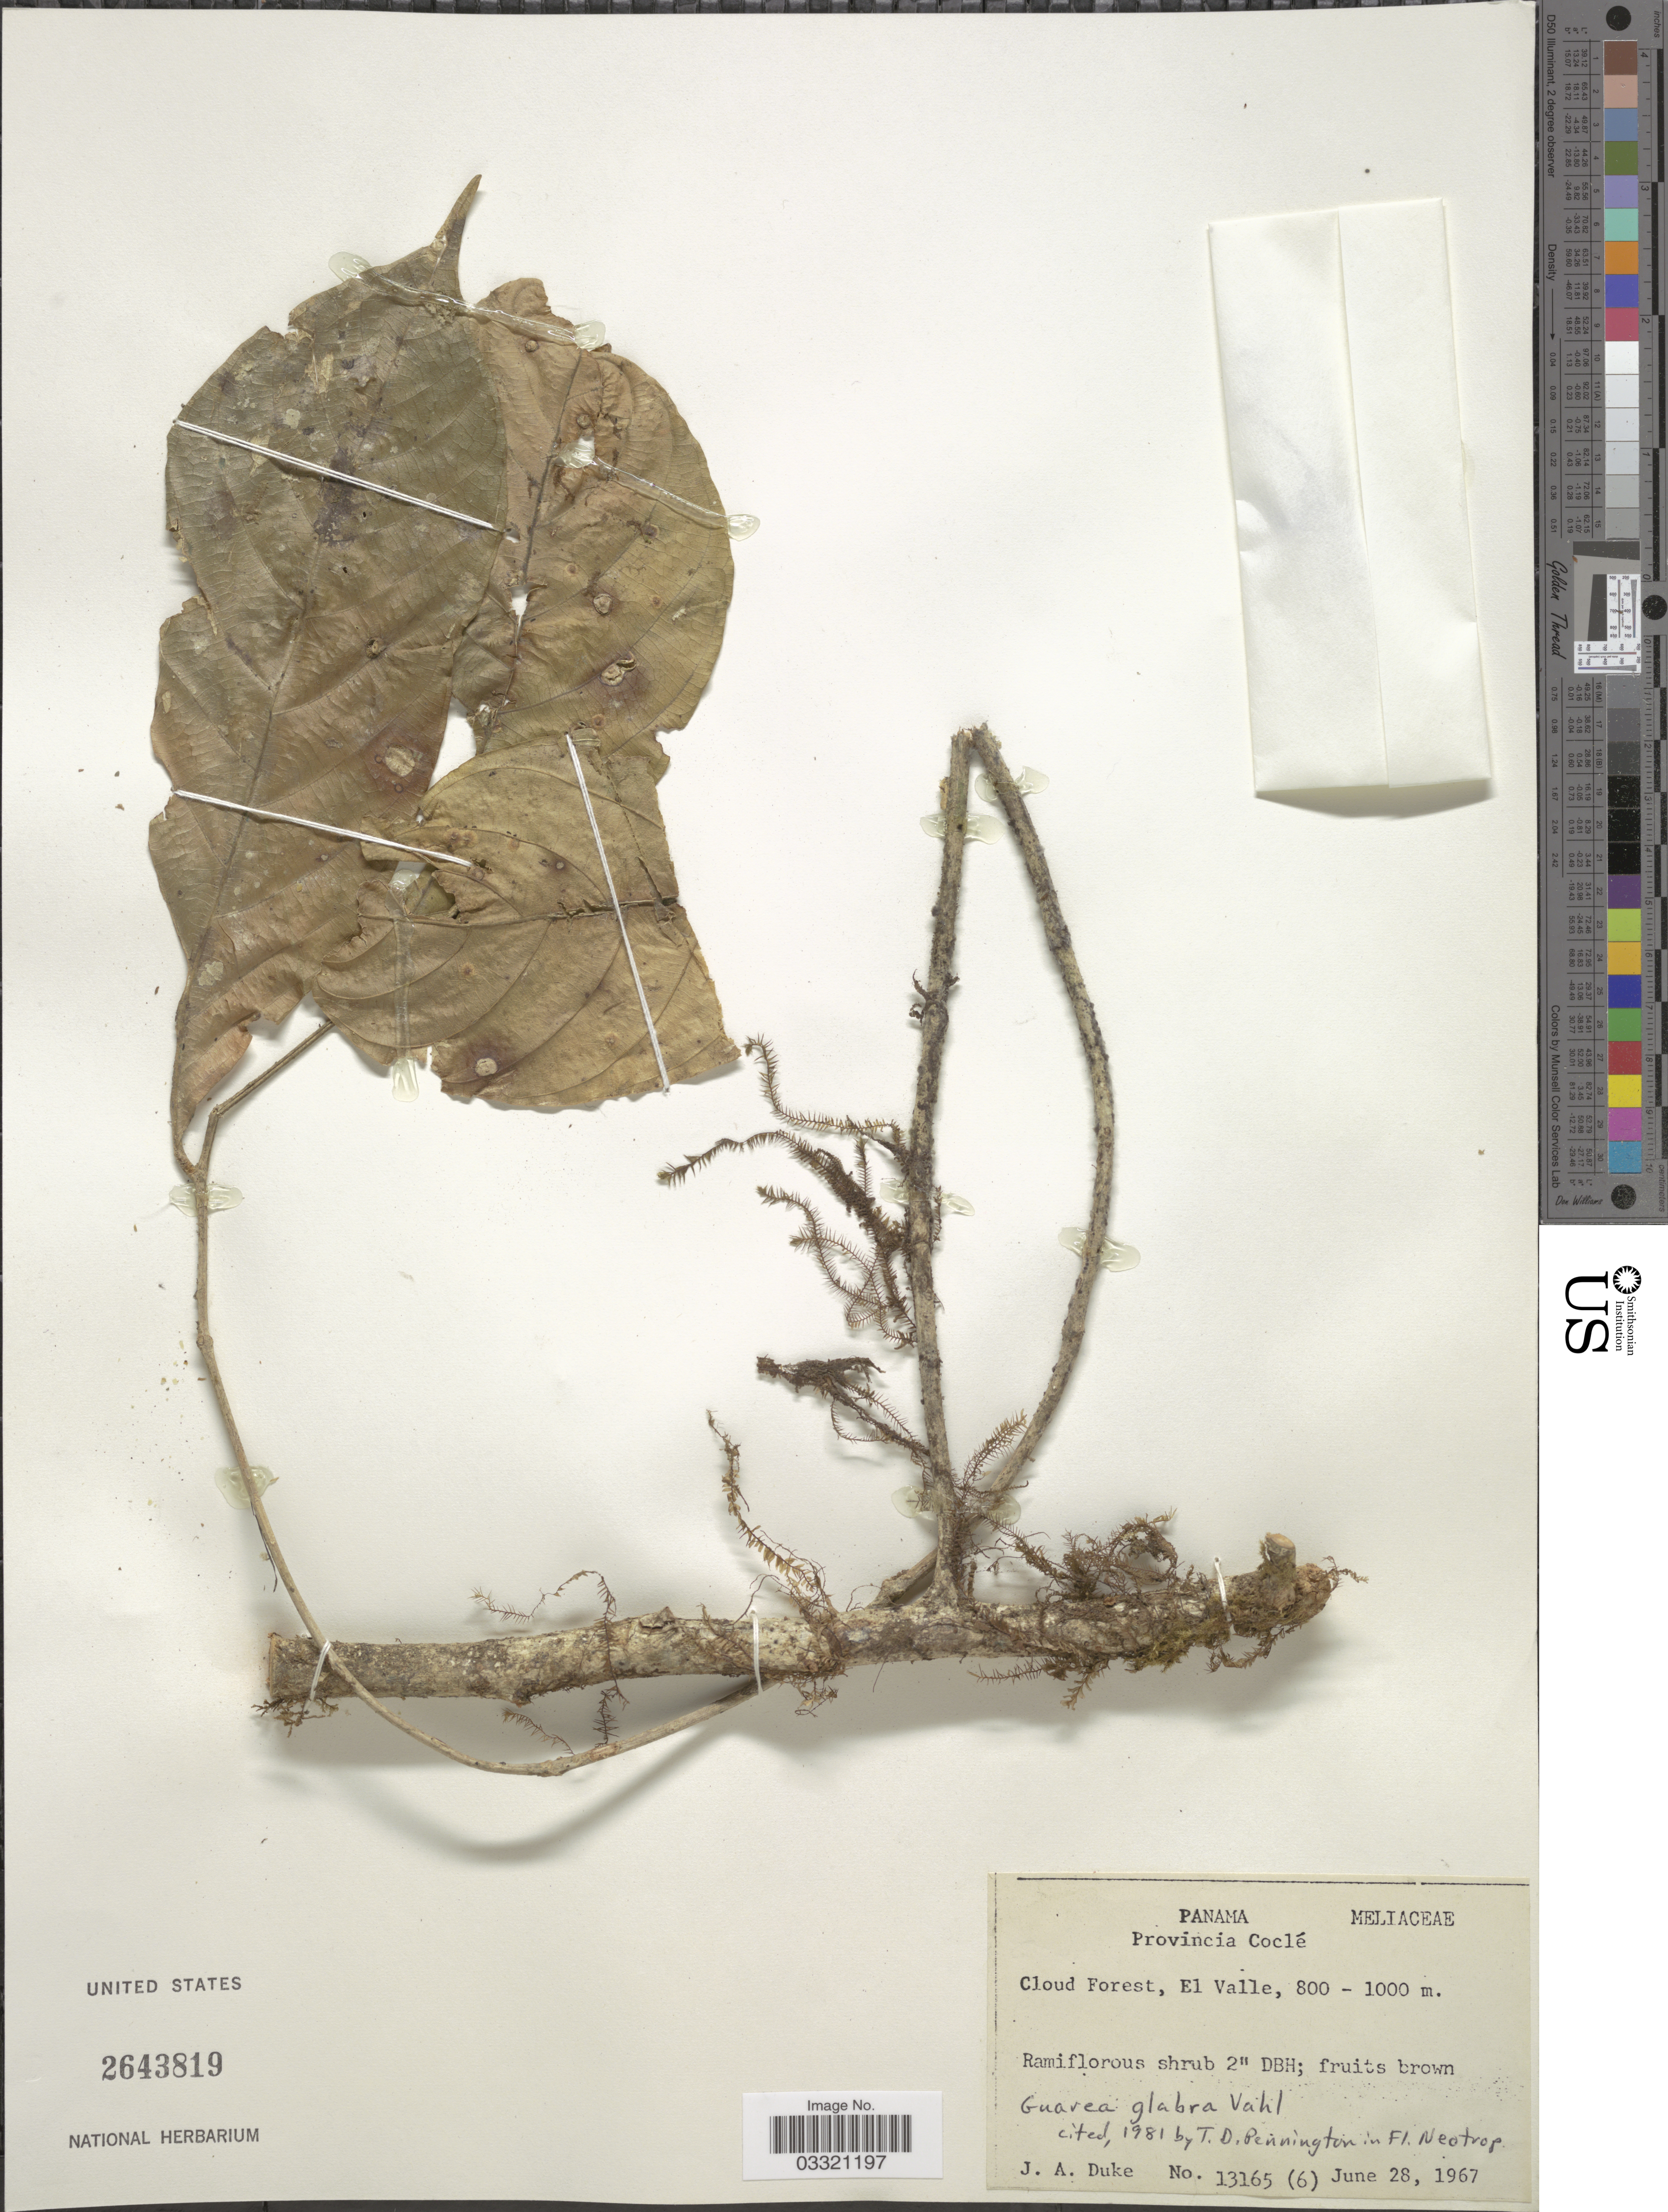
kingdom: Plantae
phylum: Tracheophyta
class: Magnoliopsida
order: Sapindales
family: Meliaceae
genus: Guarea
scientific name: Guarea glabra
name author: Vahl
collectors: J. A. Duke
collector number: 13165 (6)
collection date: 1967-06-28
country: Panama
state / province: Coclé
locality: El Valle.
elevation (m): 800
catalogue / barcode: US 2643819